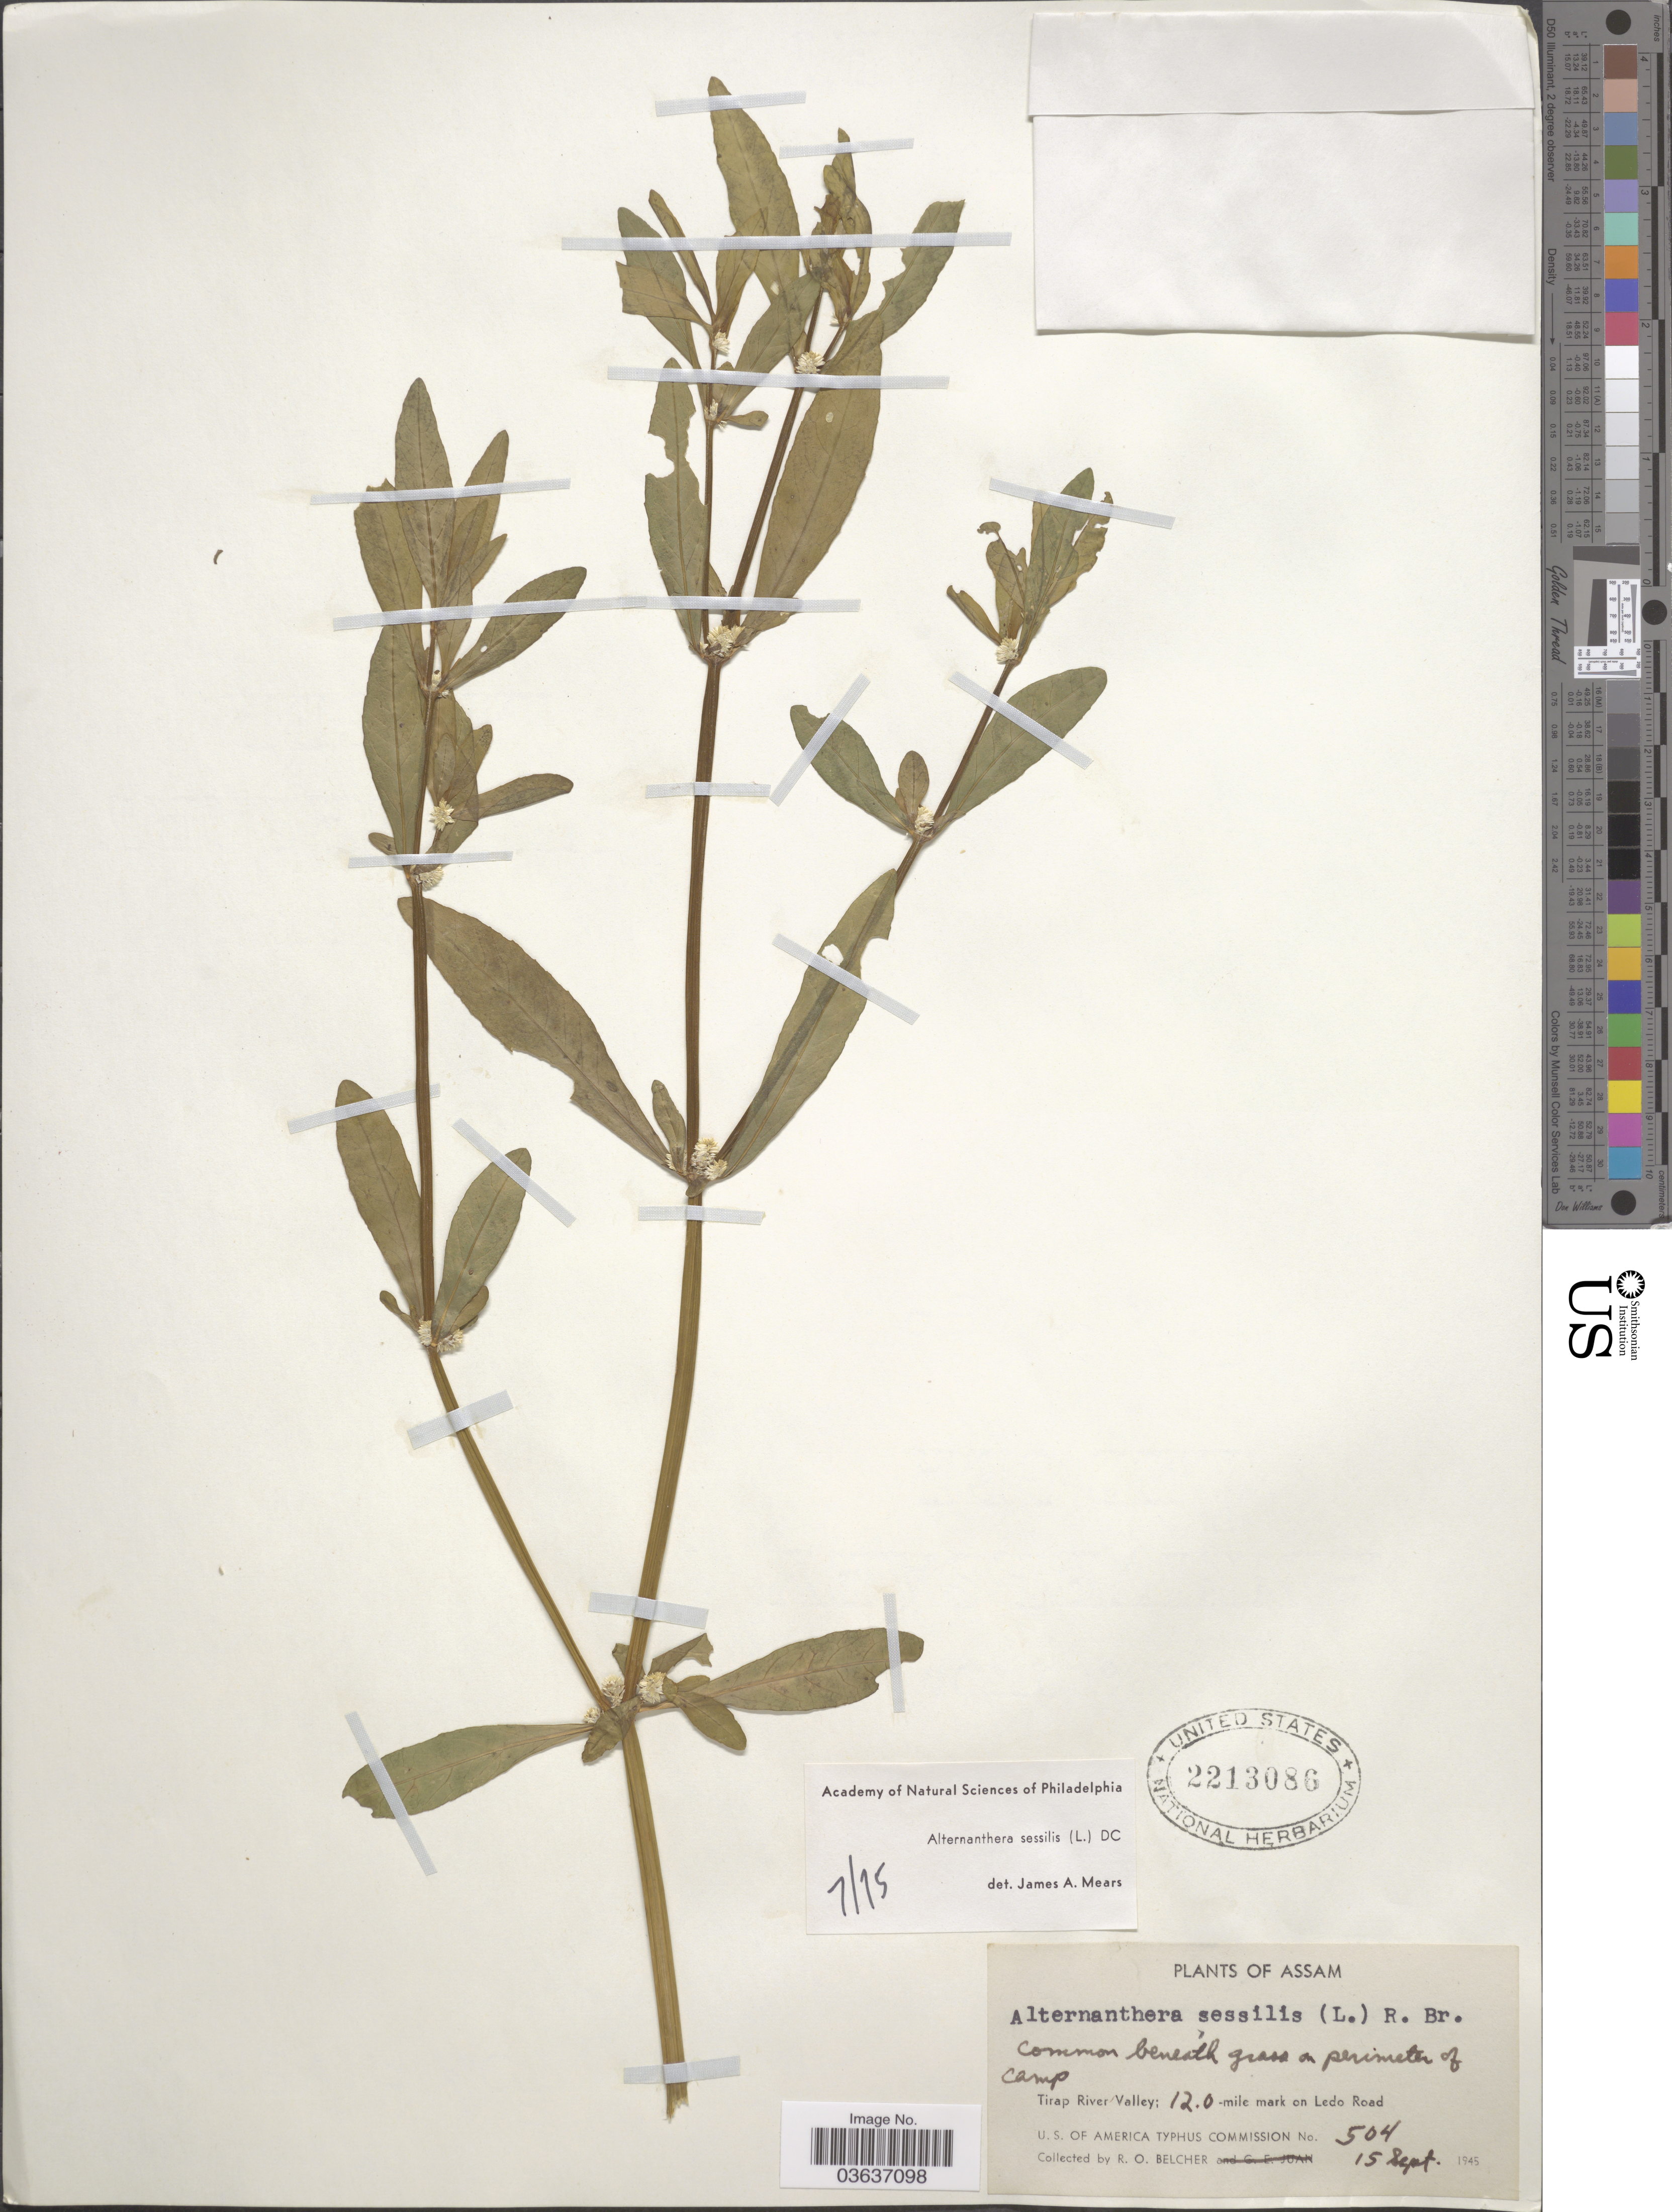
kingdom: Plantae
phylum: Tracheophyta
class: Magnoliopsida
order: Caryophyllales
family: Amaranthaceae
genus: Alternanthera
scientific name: Alternanthera sessilis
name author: (L.) DC.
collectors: R. Belcher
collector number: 504?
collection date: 1945-09-15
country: India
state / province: Assam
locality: Tirap River Valley; 12.0-mile mark on Ledo Road.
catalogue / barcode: US 2213086